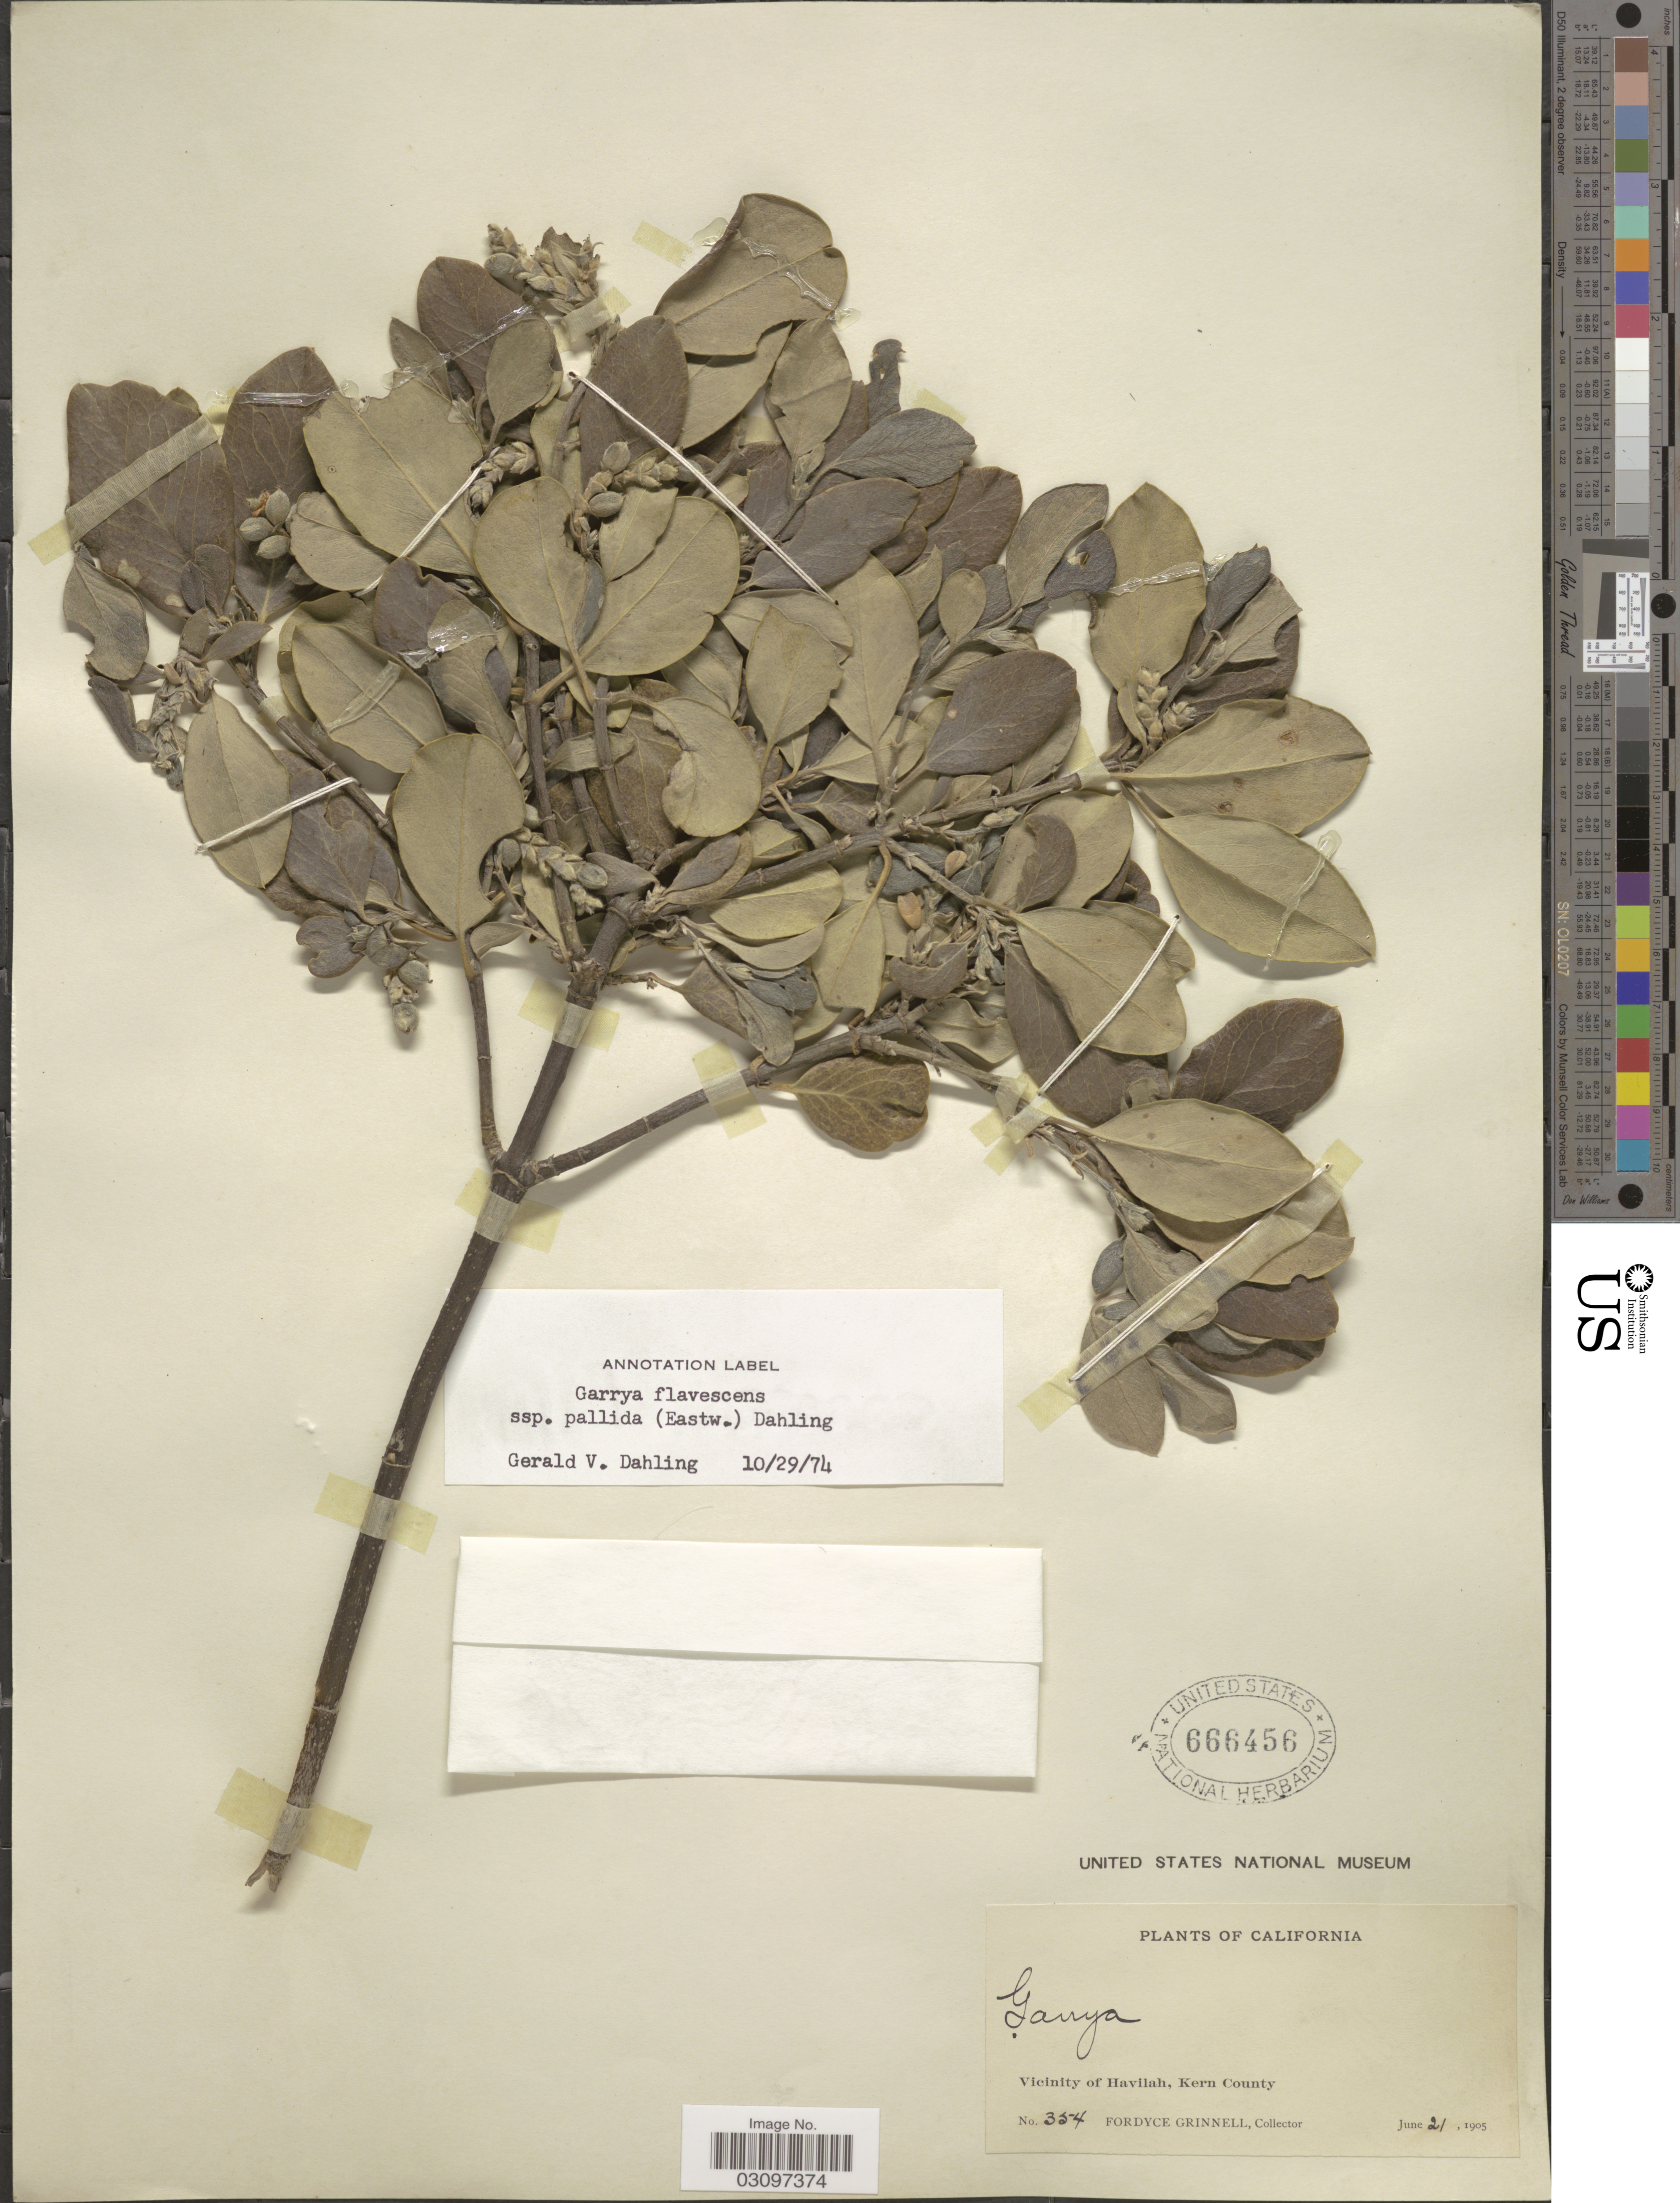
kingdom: Plantae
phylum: Tracheophyta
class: Magnoliopsida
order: Garryales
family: Garryaceae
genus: Garrya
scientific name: Garrya flavescens subsp. pallida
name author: (Eastw.) Bacig. ex Ewan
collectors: F. Grinnell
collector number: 354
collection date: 1905-06-21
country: United States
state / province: California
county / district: Kern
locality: Vicinity of Havilah, Kern County.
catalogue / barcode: US 666456